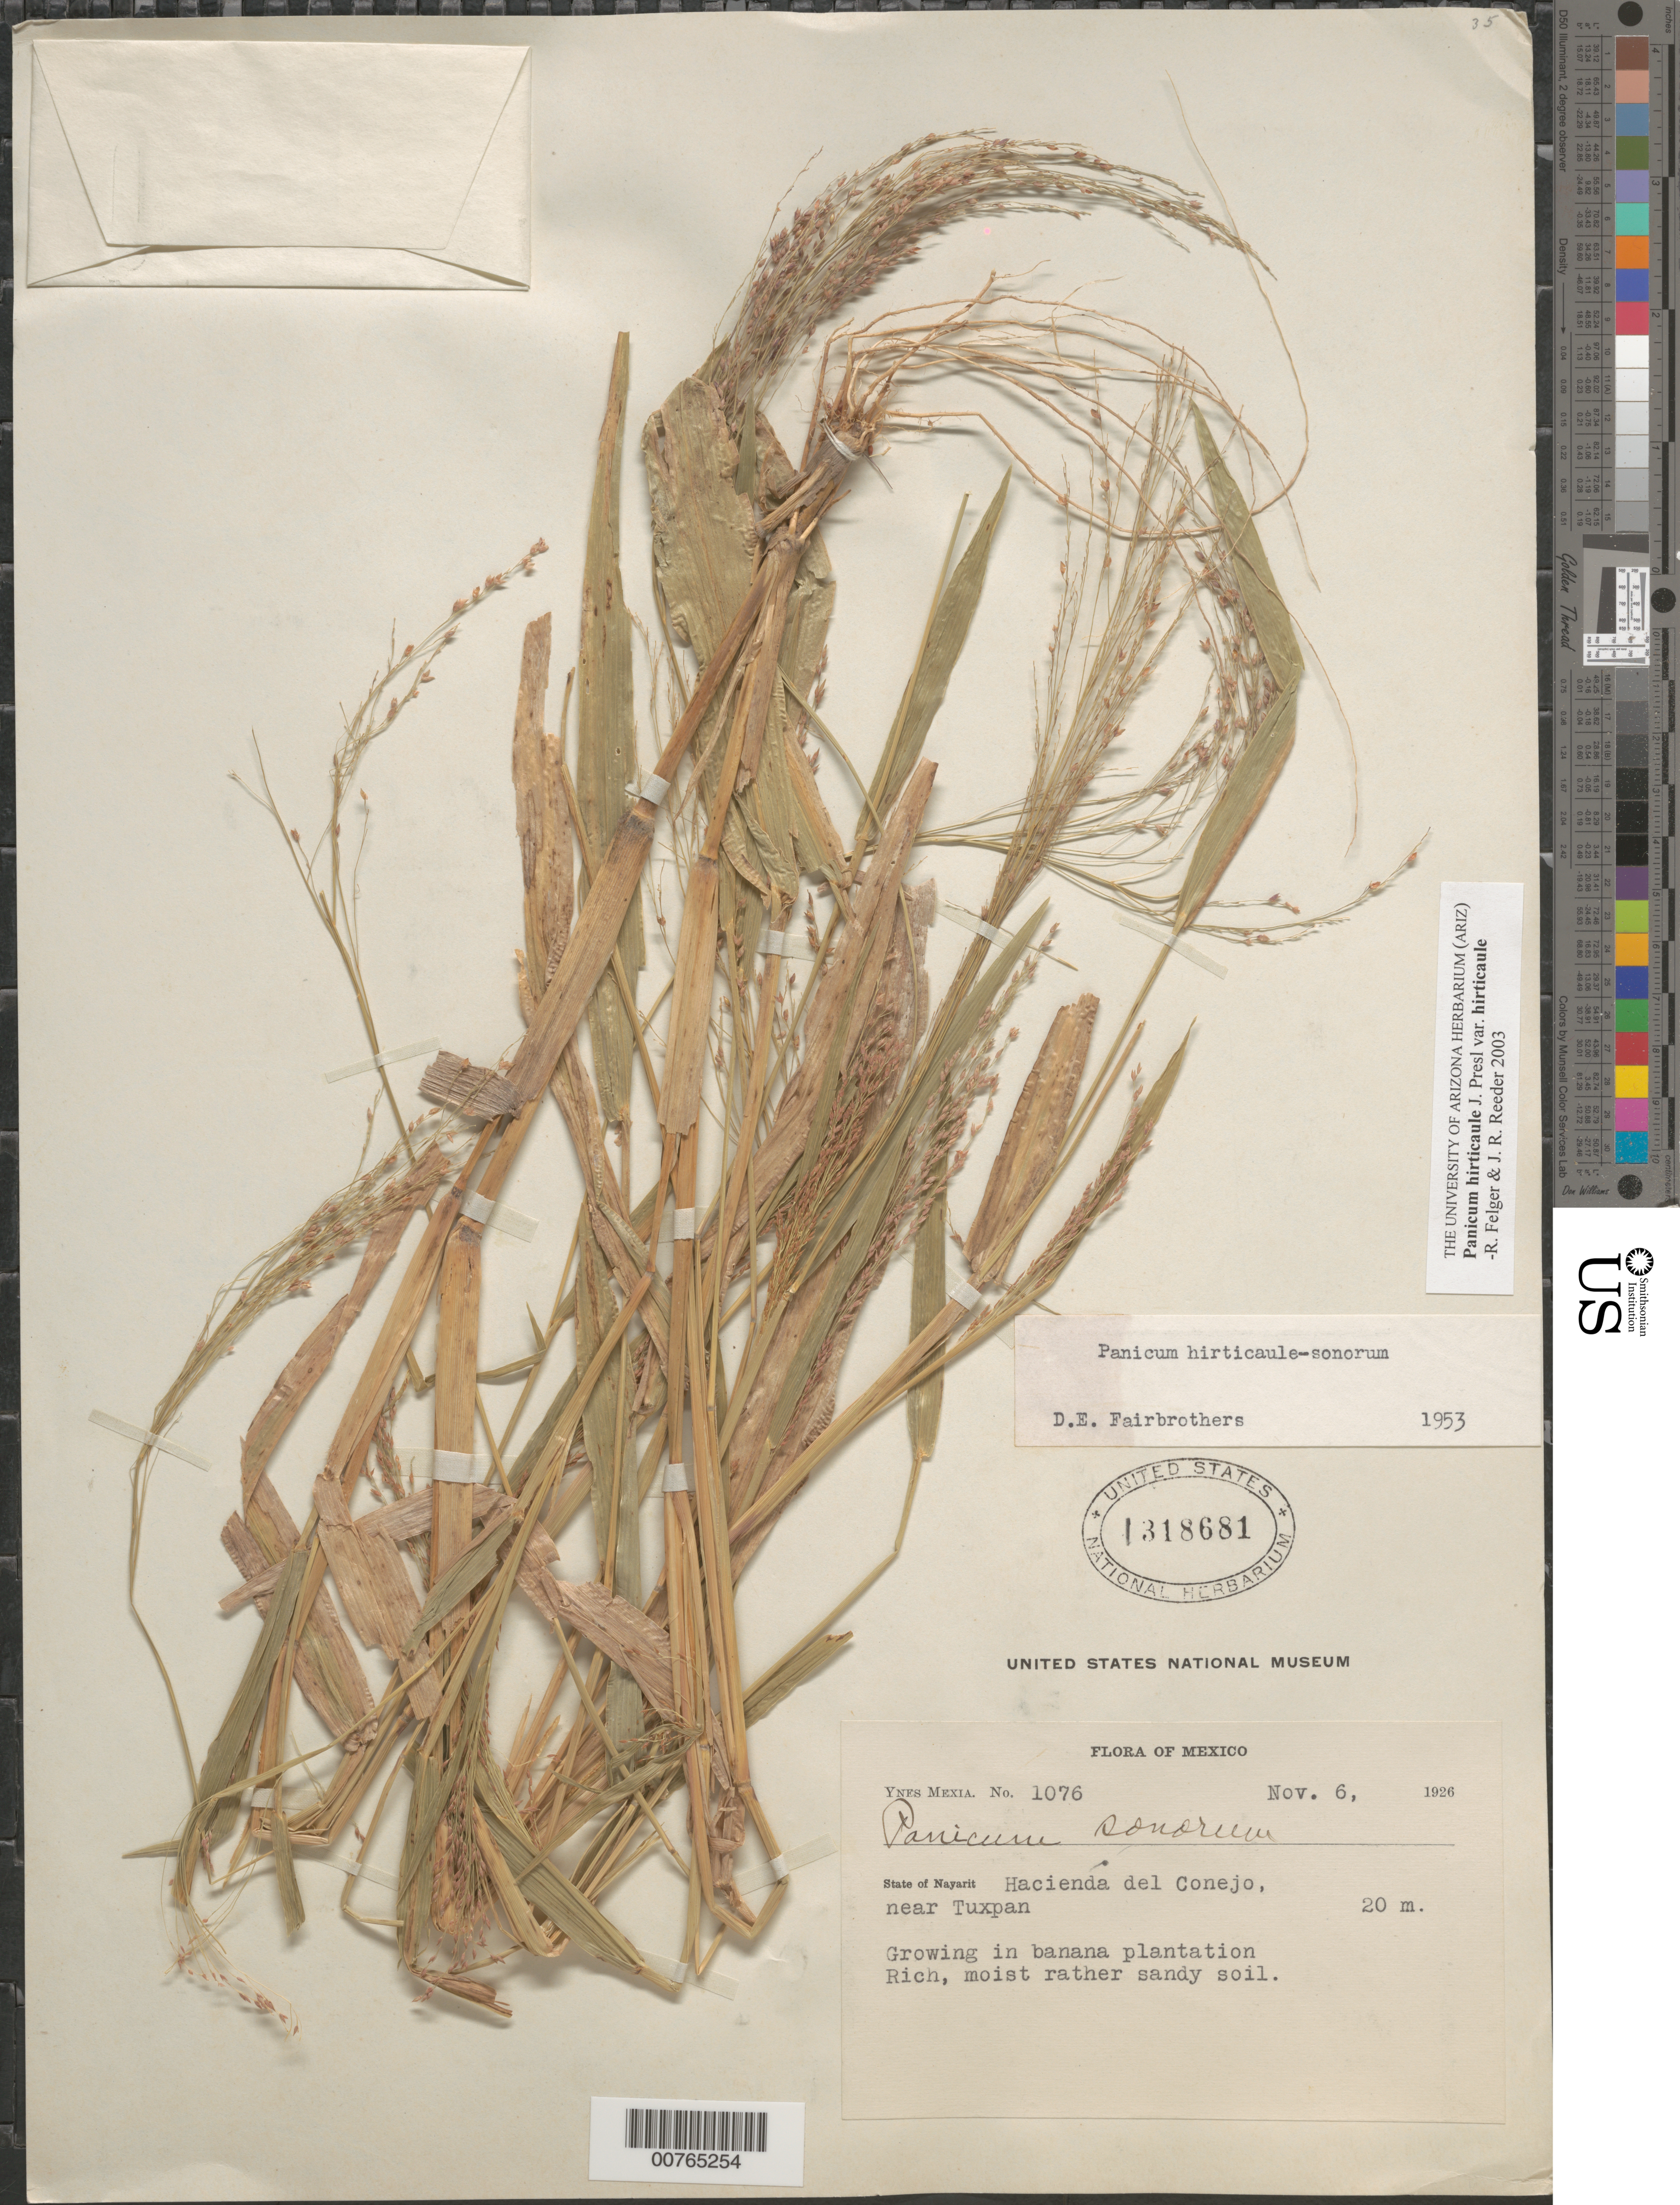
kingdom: Plantae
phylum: Tracheophyta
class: Liliopsida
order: Poales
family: Poaceae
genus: Panicum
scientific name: Panicum hirticaule var. hirticaule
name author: J. Presl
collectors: Y. Mexia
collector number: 1076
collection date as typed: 06 Nov 1926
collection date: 1926-11-06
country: Mexico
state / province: Nayarit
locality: Hacienda del Conejo, near Tuxpan.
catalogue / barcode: US 1318681